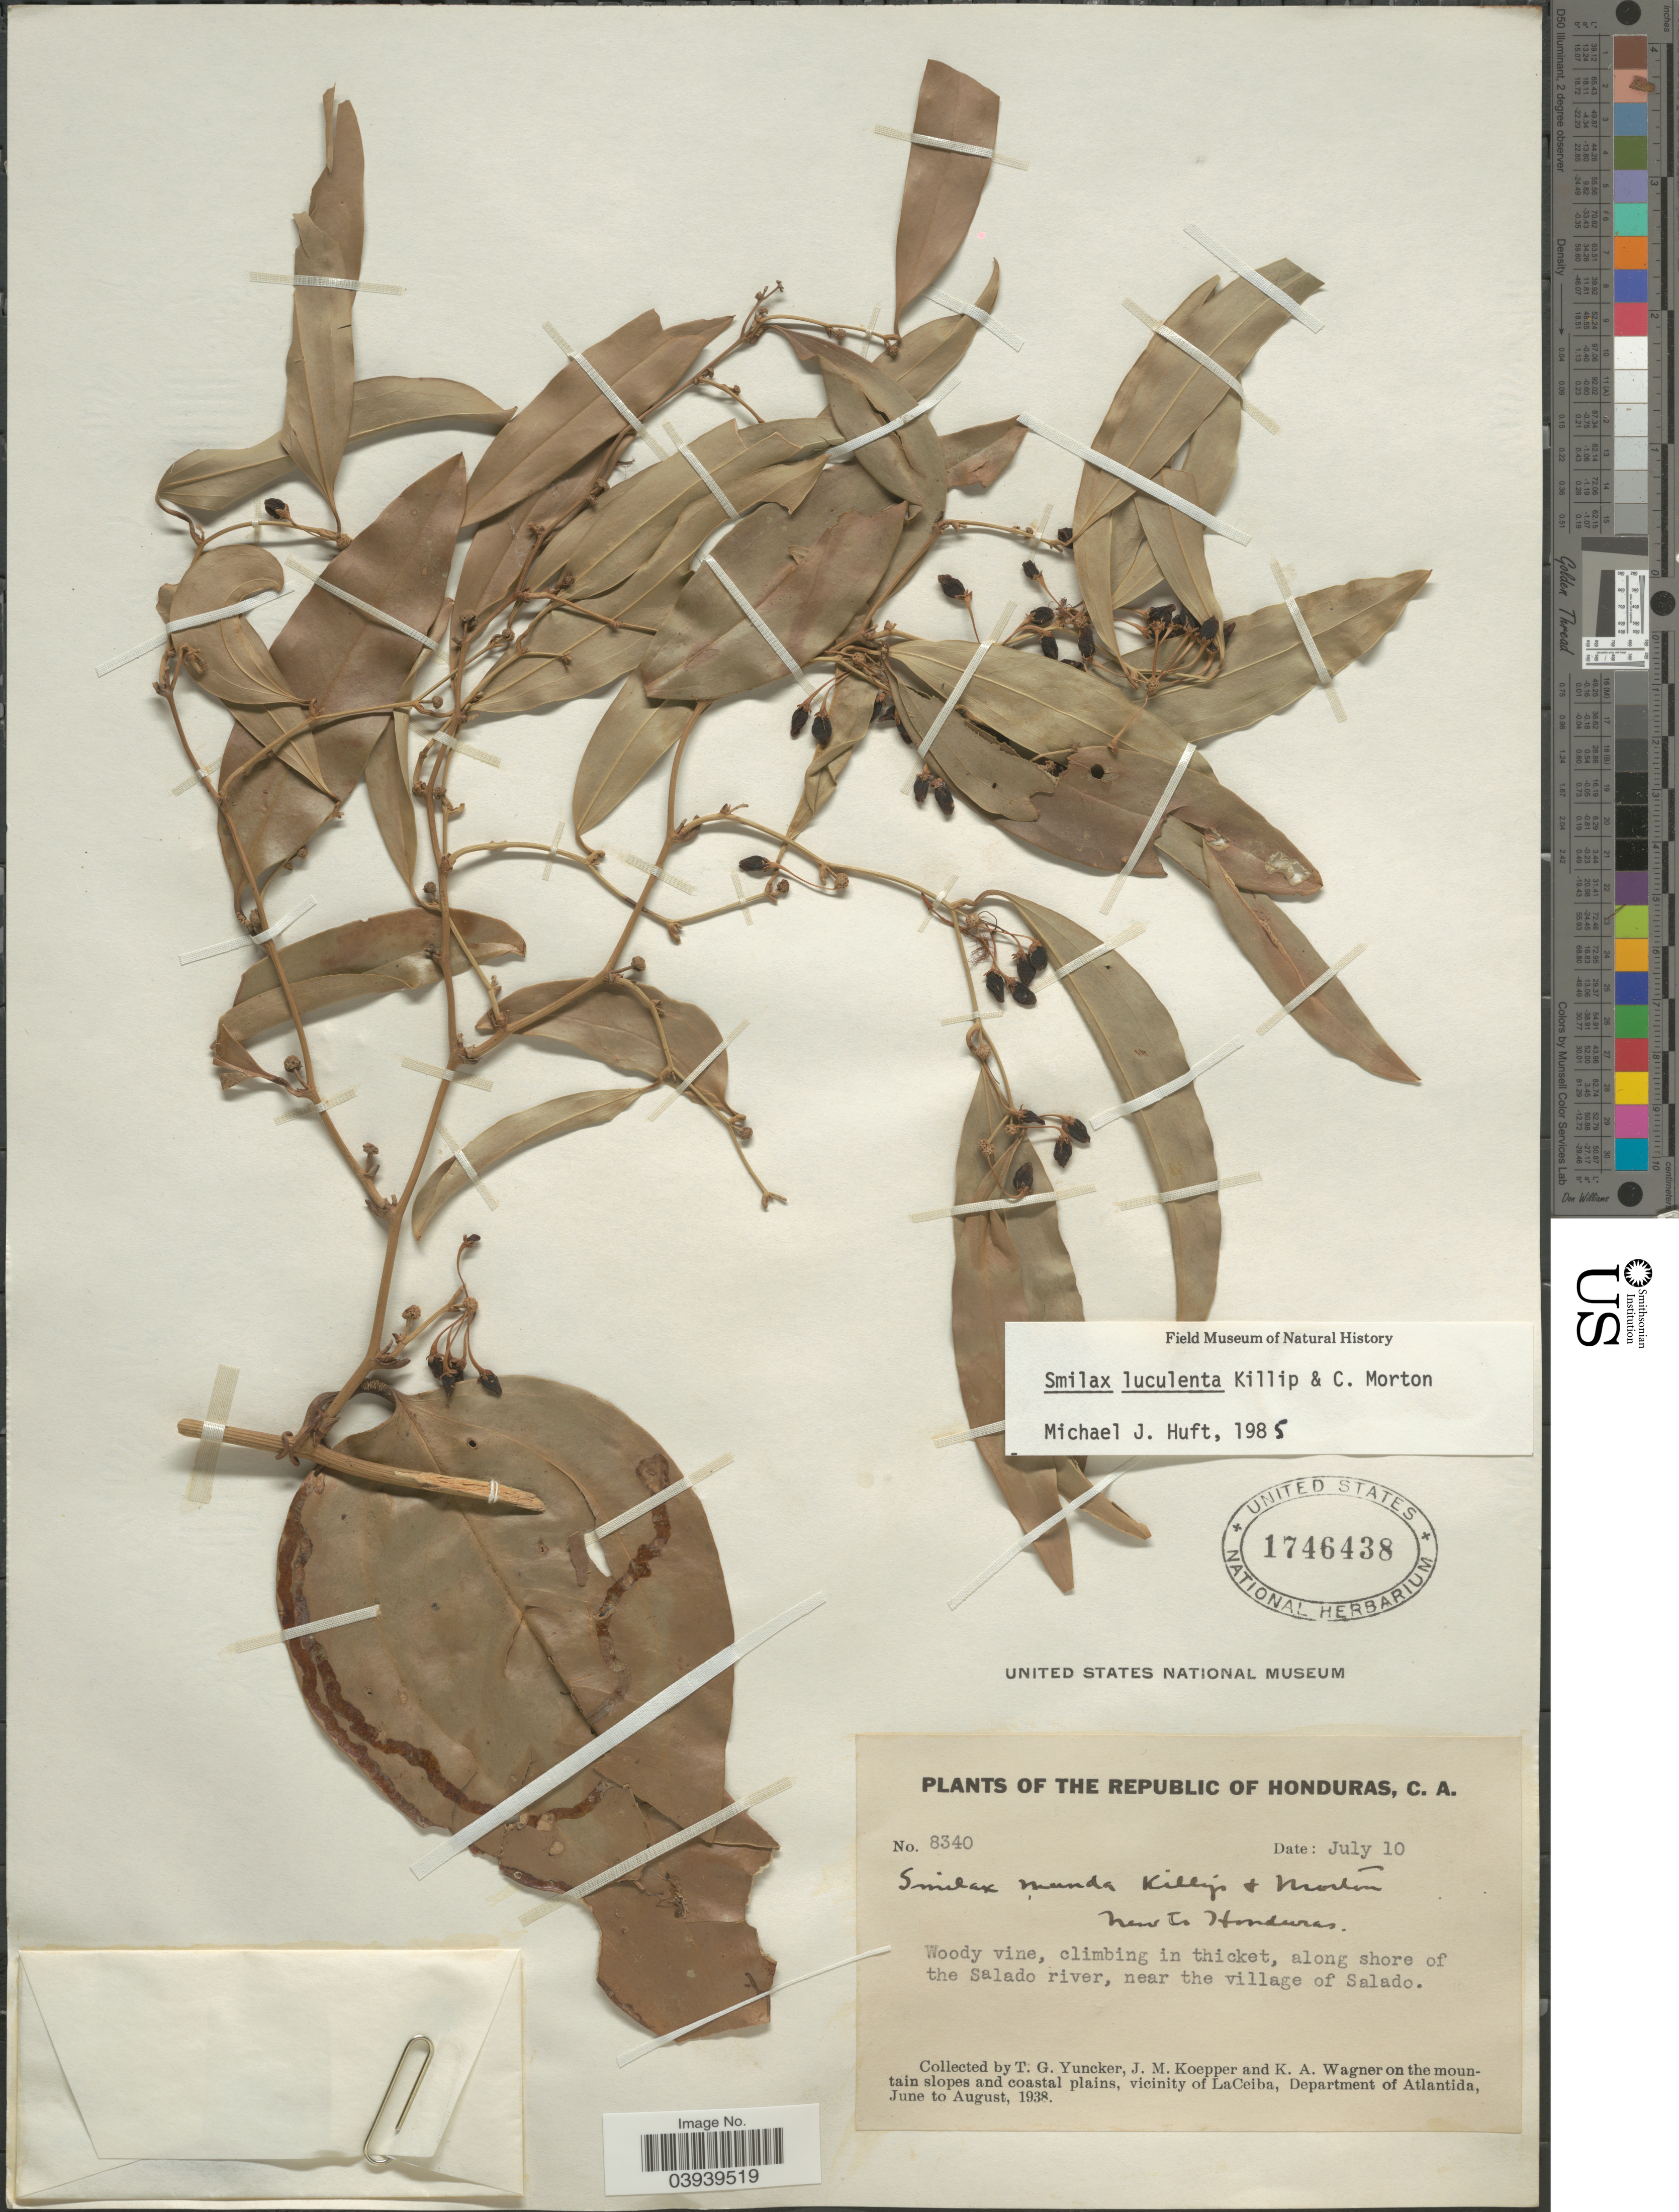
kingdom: Plantae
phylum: Tracheophyta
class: Liliopsida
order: Liliales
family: Smilacaceae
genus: Smilax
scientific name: Smilax luculenta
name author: Killip & C.V. Morton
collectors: T. G. Yuncker, J. M. Koepper & K. A. Wagner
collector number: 8340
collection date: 1938-07-10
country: Honduras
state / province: Atlantida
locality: Along shore of the Salado river, near the village of Salado. On the mountain slopes and coastal plains, vicinity of LaCeiba, Department of Atlantida.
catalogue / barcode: US 1746438